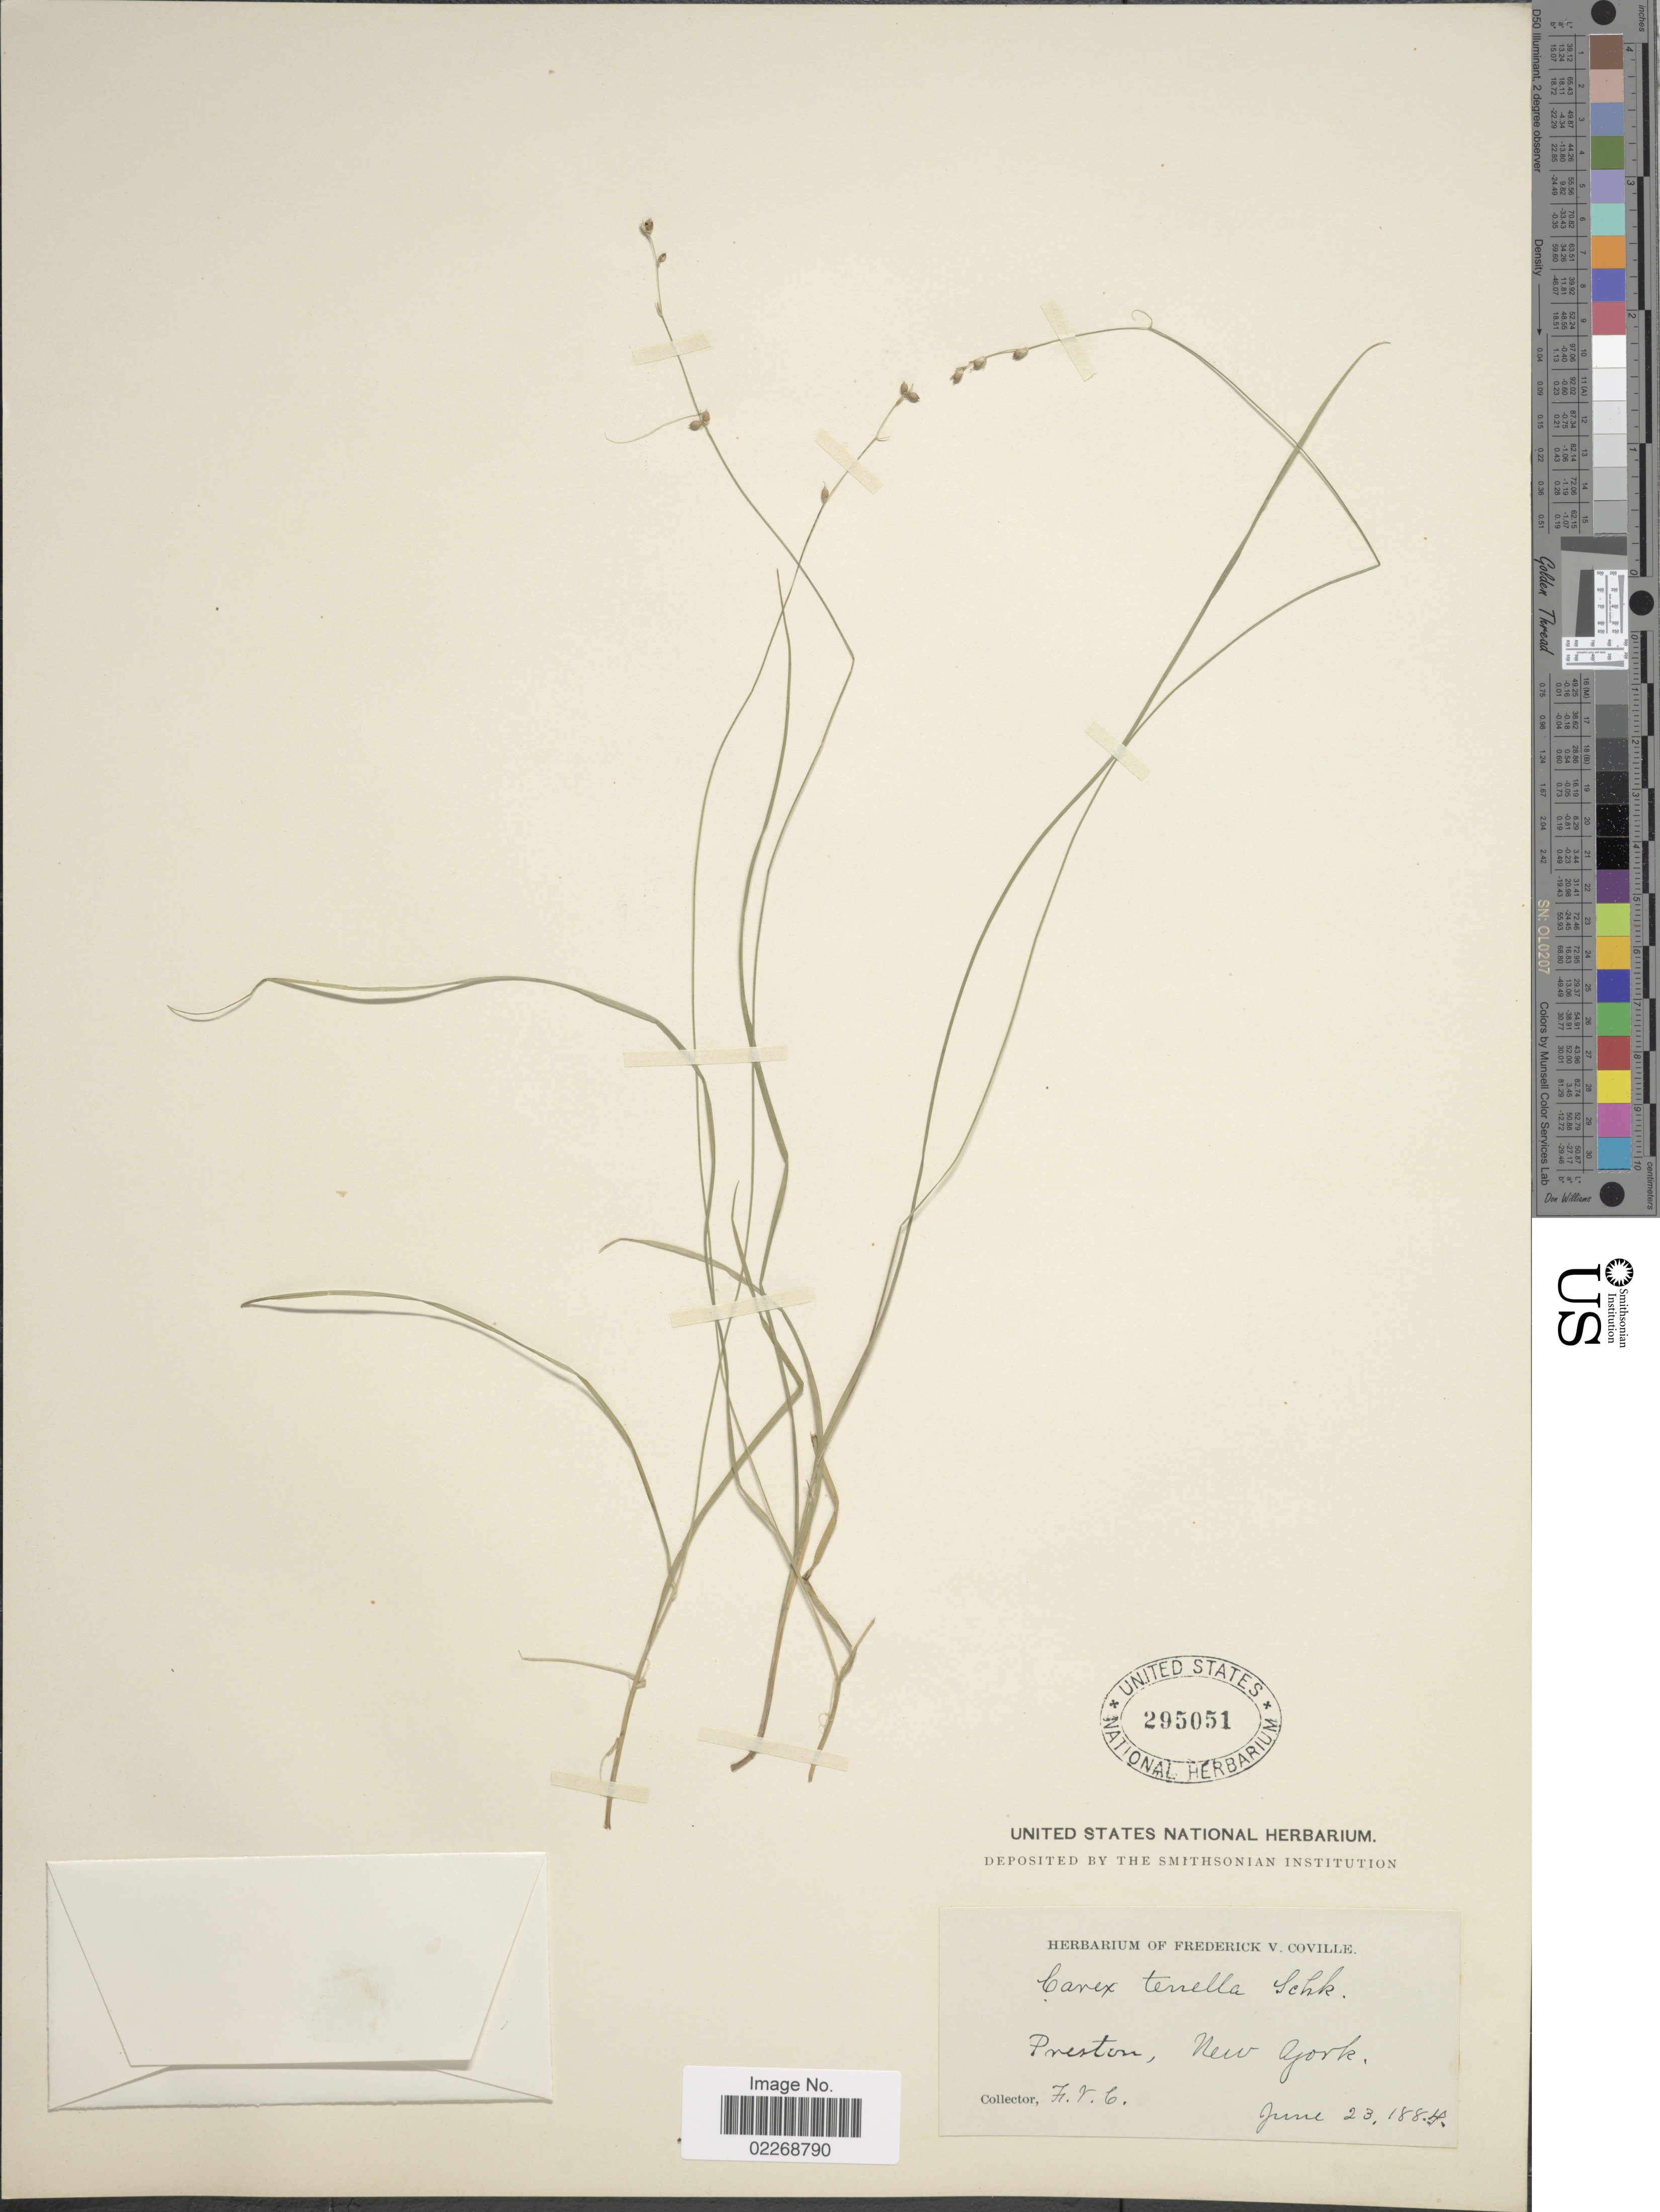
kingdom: Plantae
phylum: Tracheophyta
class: Liliopsida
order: Poales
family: Cyperaceae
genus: Carex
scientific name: Carex disperma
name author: Dewey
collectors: F. V. Coville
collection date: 1884-06-23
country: United States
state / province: New York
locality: Preston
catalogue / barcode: US 295051